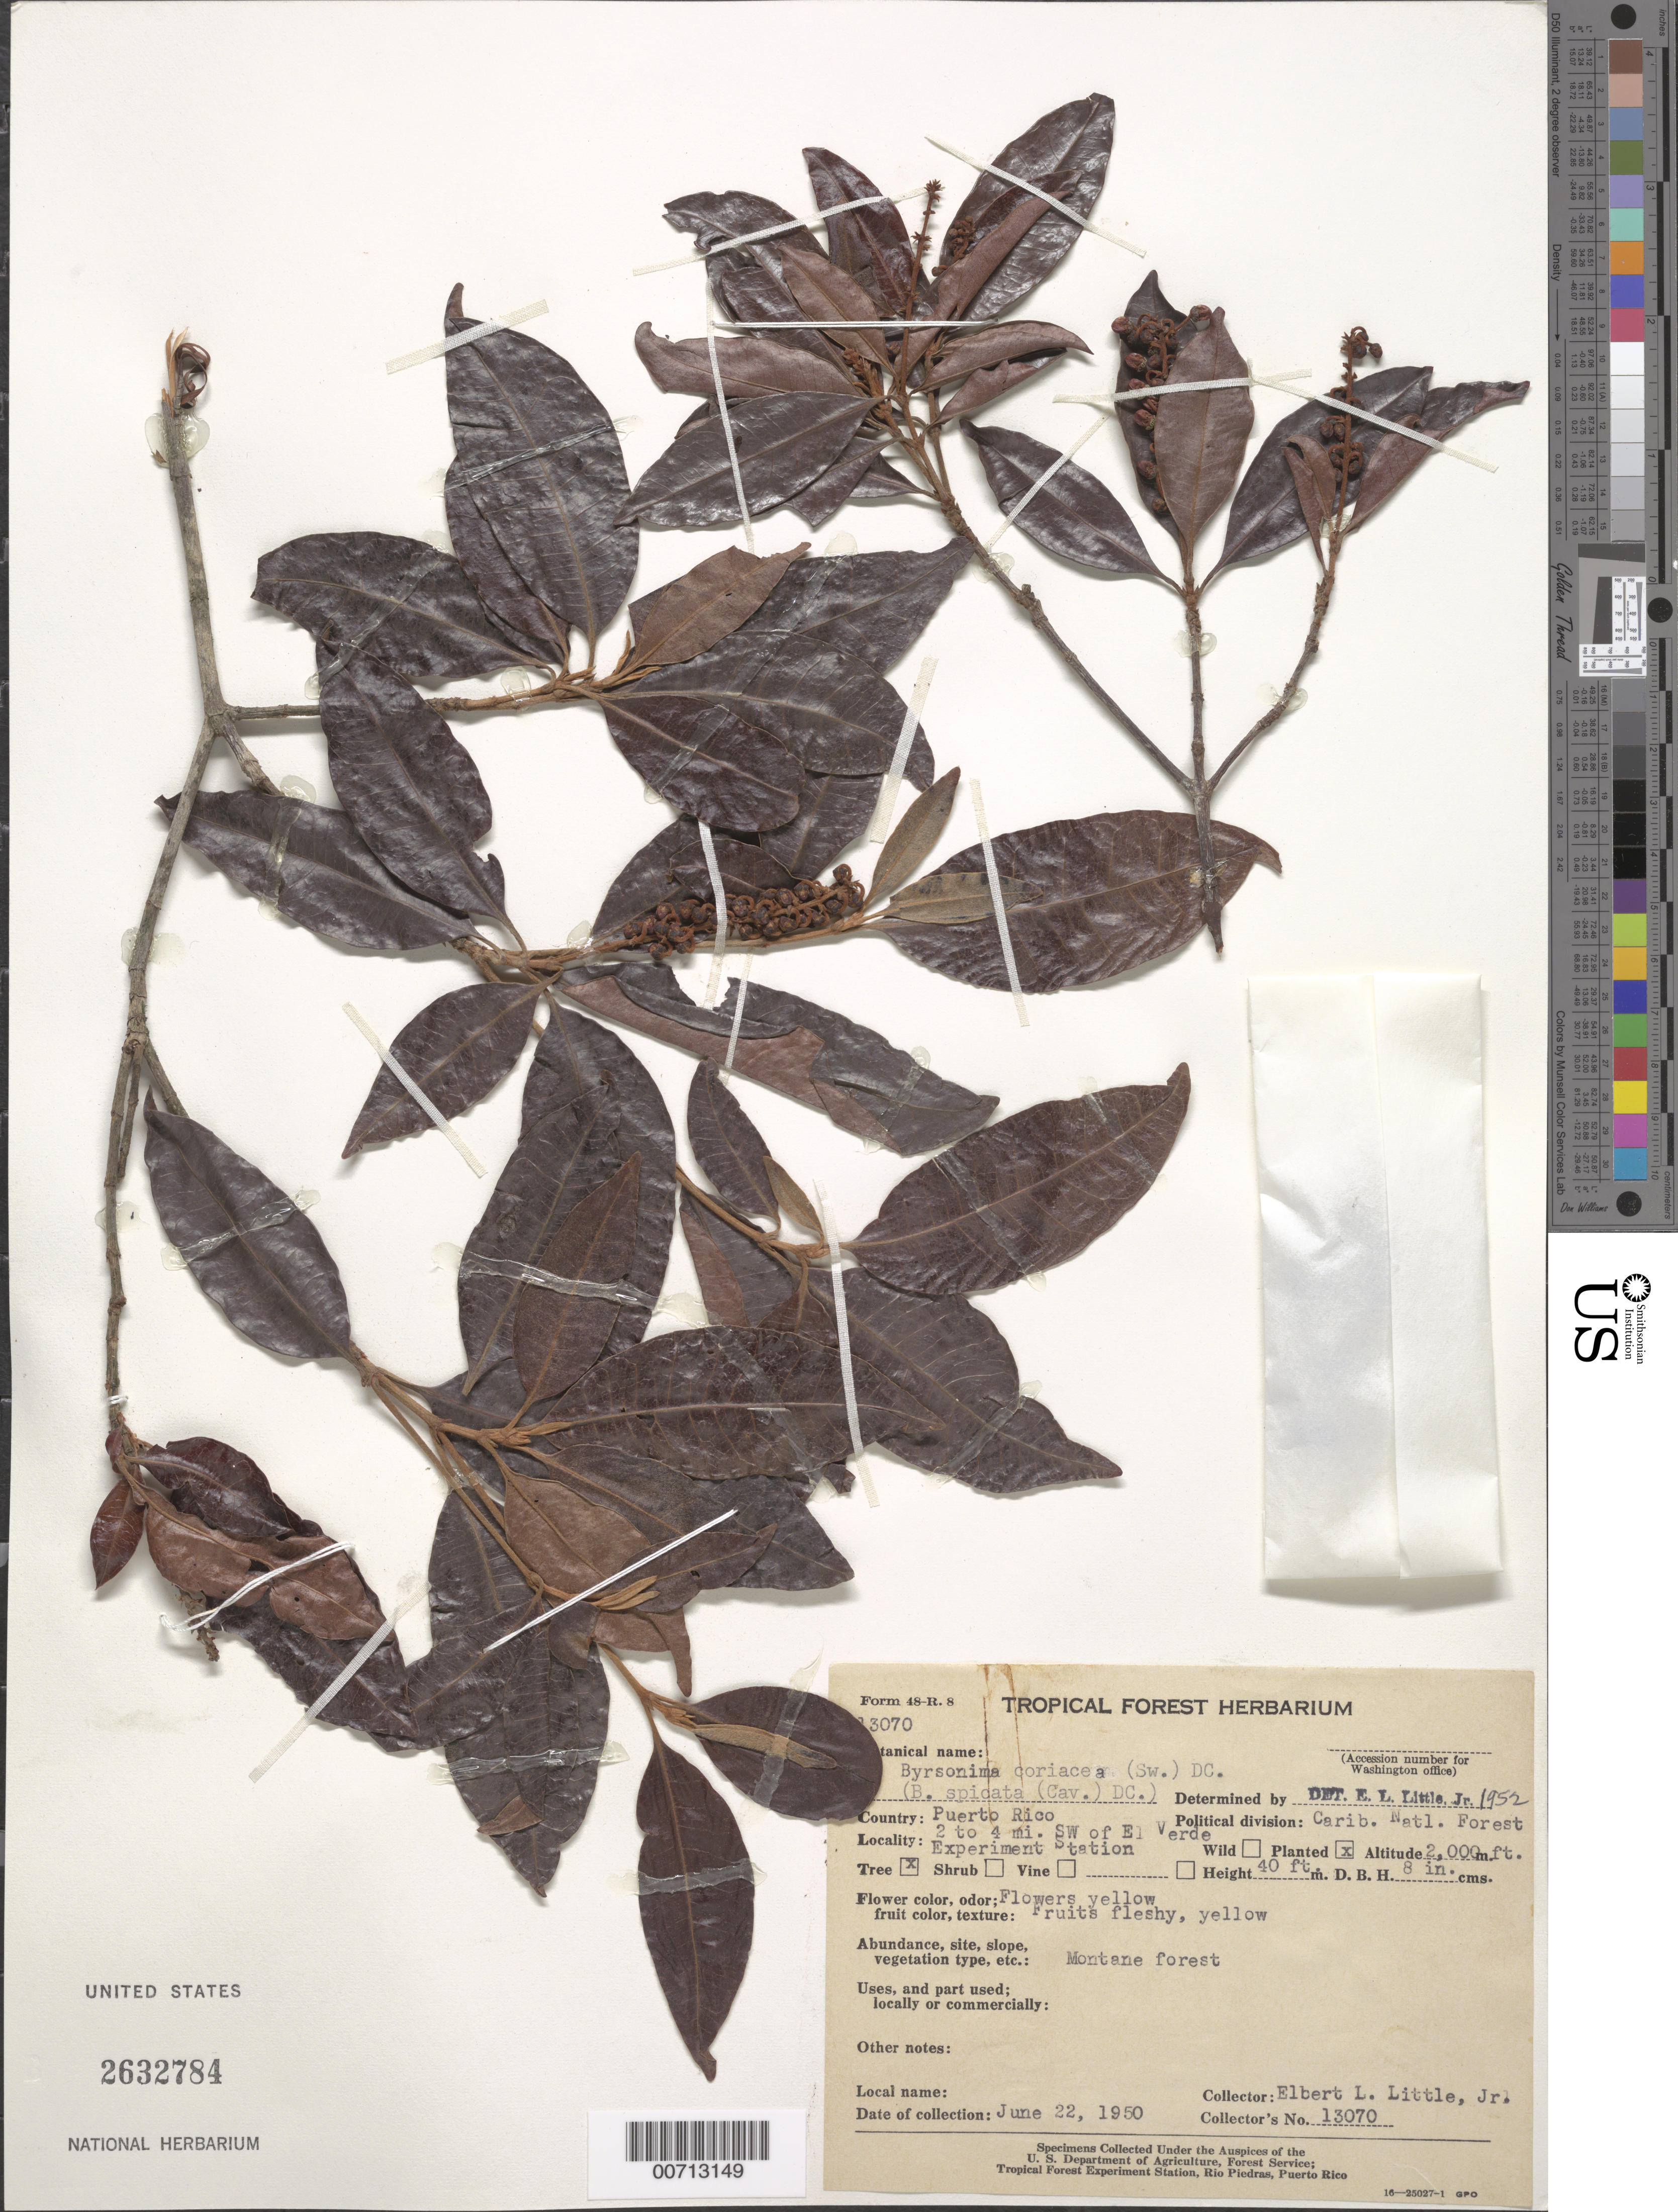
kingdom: Plantae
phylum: Tracheophyta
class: Magnoliopsida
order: Malpighiales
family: Malpighiaceae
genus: Byrsonima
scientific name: Byrsonima spicata (Cav.) DC.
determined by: Little, Elbert L., Jr., (FSSR), United States Department of Agriculture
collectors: E. L. Little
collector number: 13070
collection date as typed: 22 Jun 1950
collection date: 1950-06-22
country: Puerto Rico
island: Greater Antilles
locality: Carib. Natl. Forest, 2 to 4 mi SW of El Verde Exp. Station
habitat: Montane forest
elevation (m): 610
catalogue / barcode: US 2632784